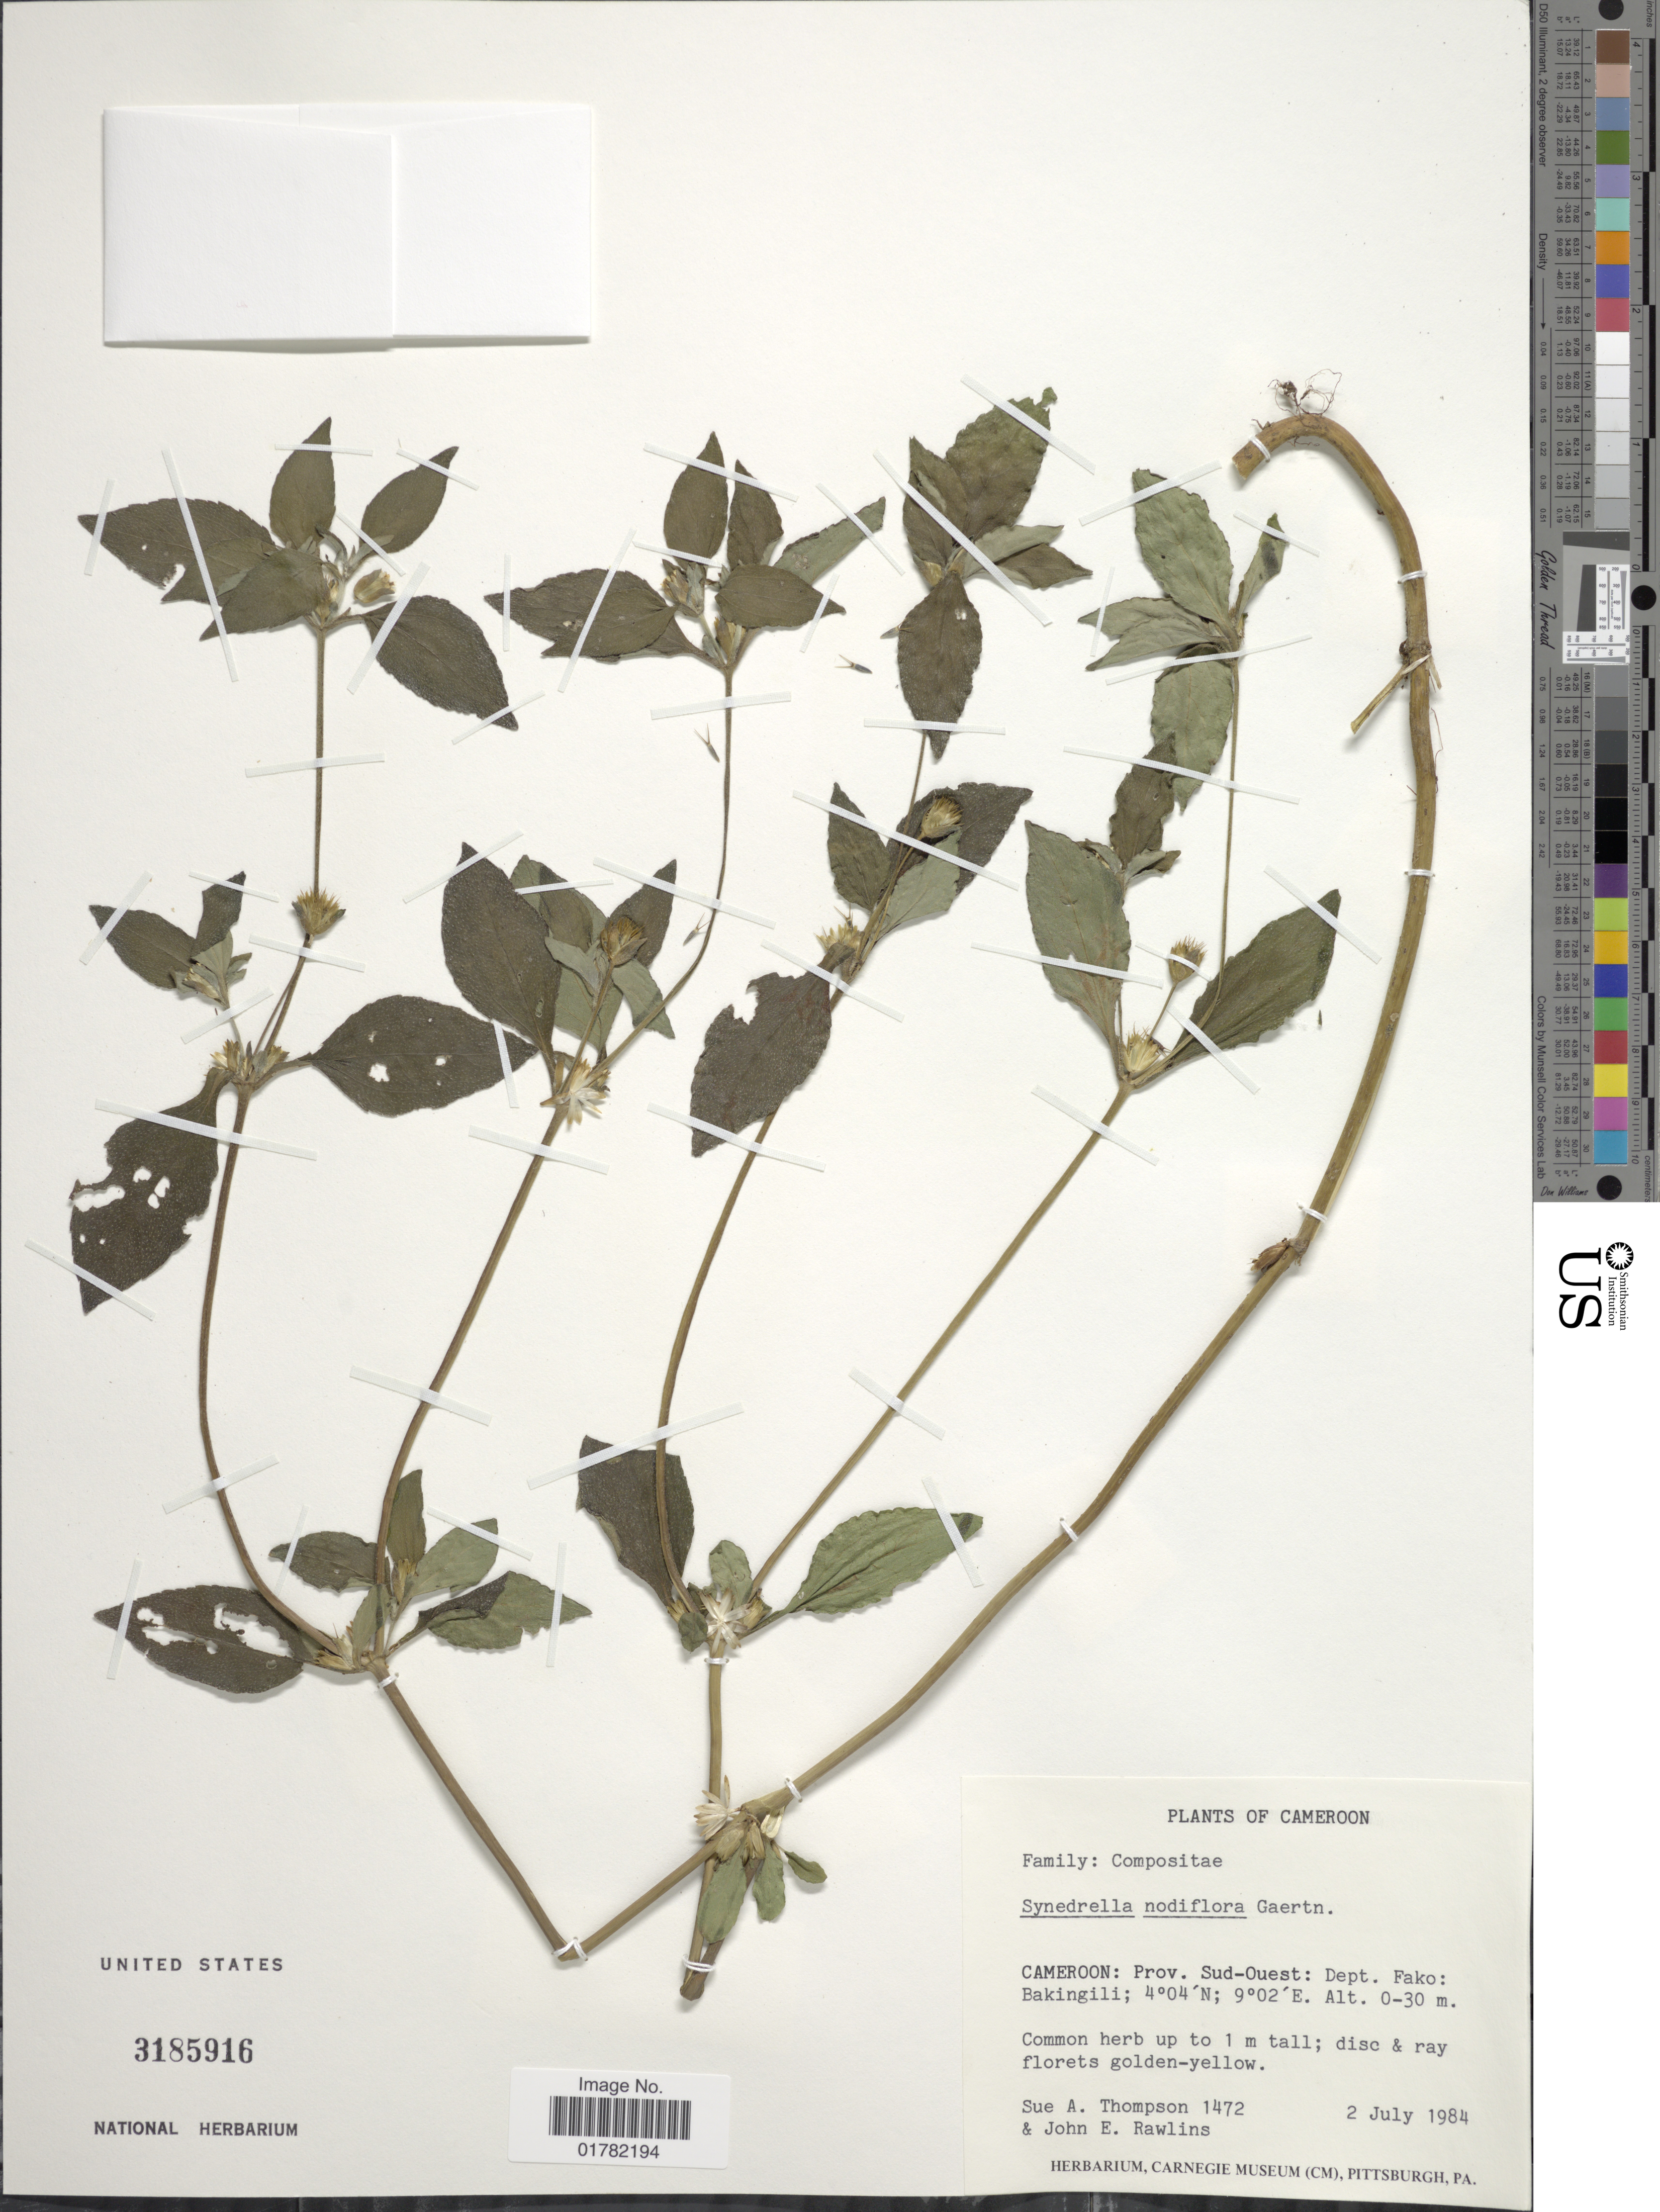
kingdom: Plantae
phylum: Tracheophyta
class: Magnoliopsida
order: Asterales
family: Asteraceae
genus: Synedrella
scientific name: Synedrella nodiflora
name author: (L.) Gaertn.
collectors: S. A. Thompson & J. Rawlins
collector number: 1472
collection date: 1984-07-02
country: Cameroon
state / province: Sud-Ouest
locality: Dept. Fako: Bakingili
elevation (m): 0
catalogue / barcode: US 3185916